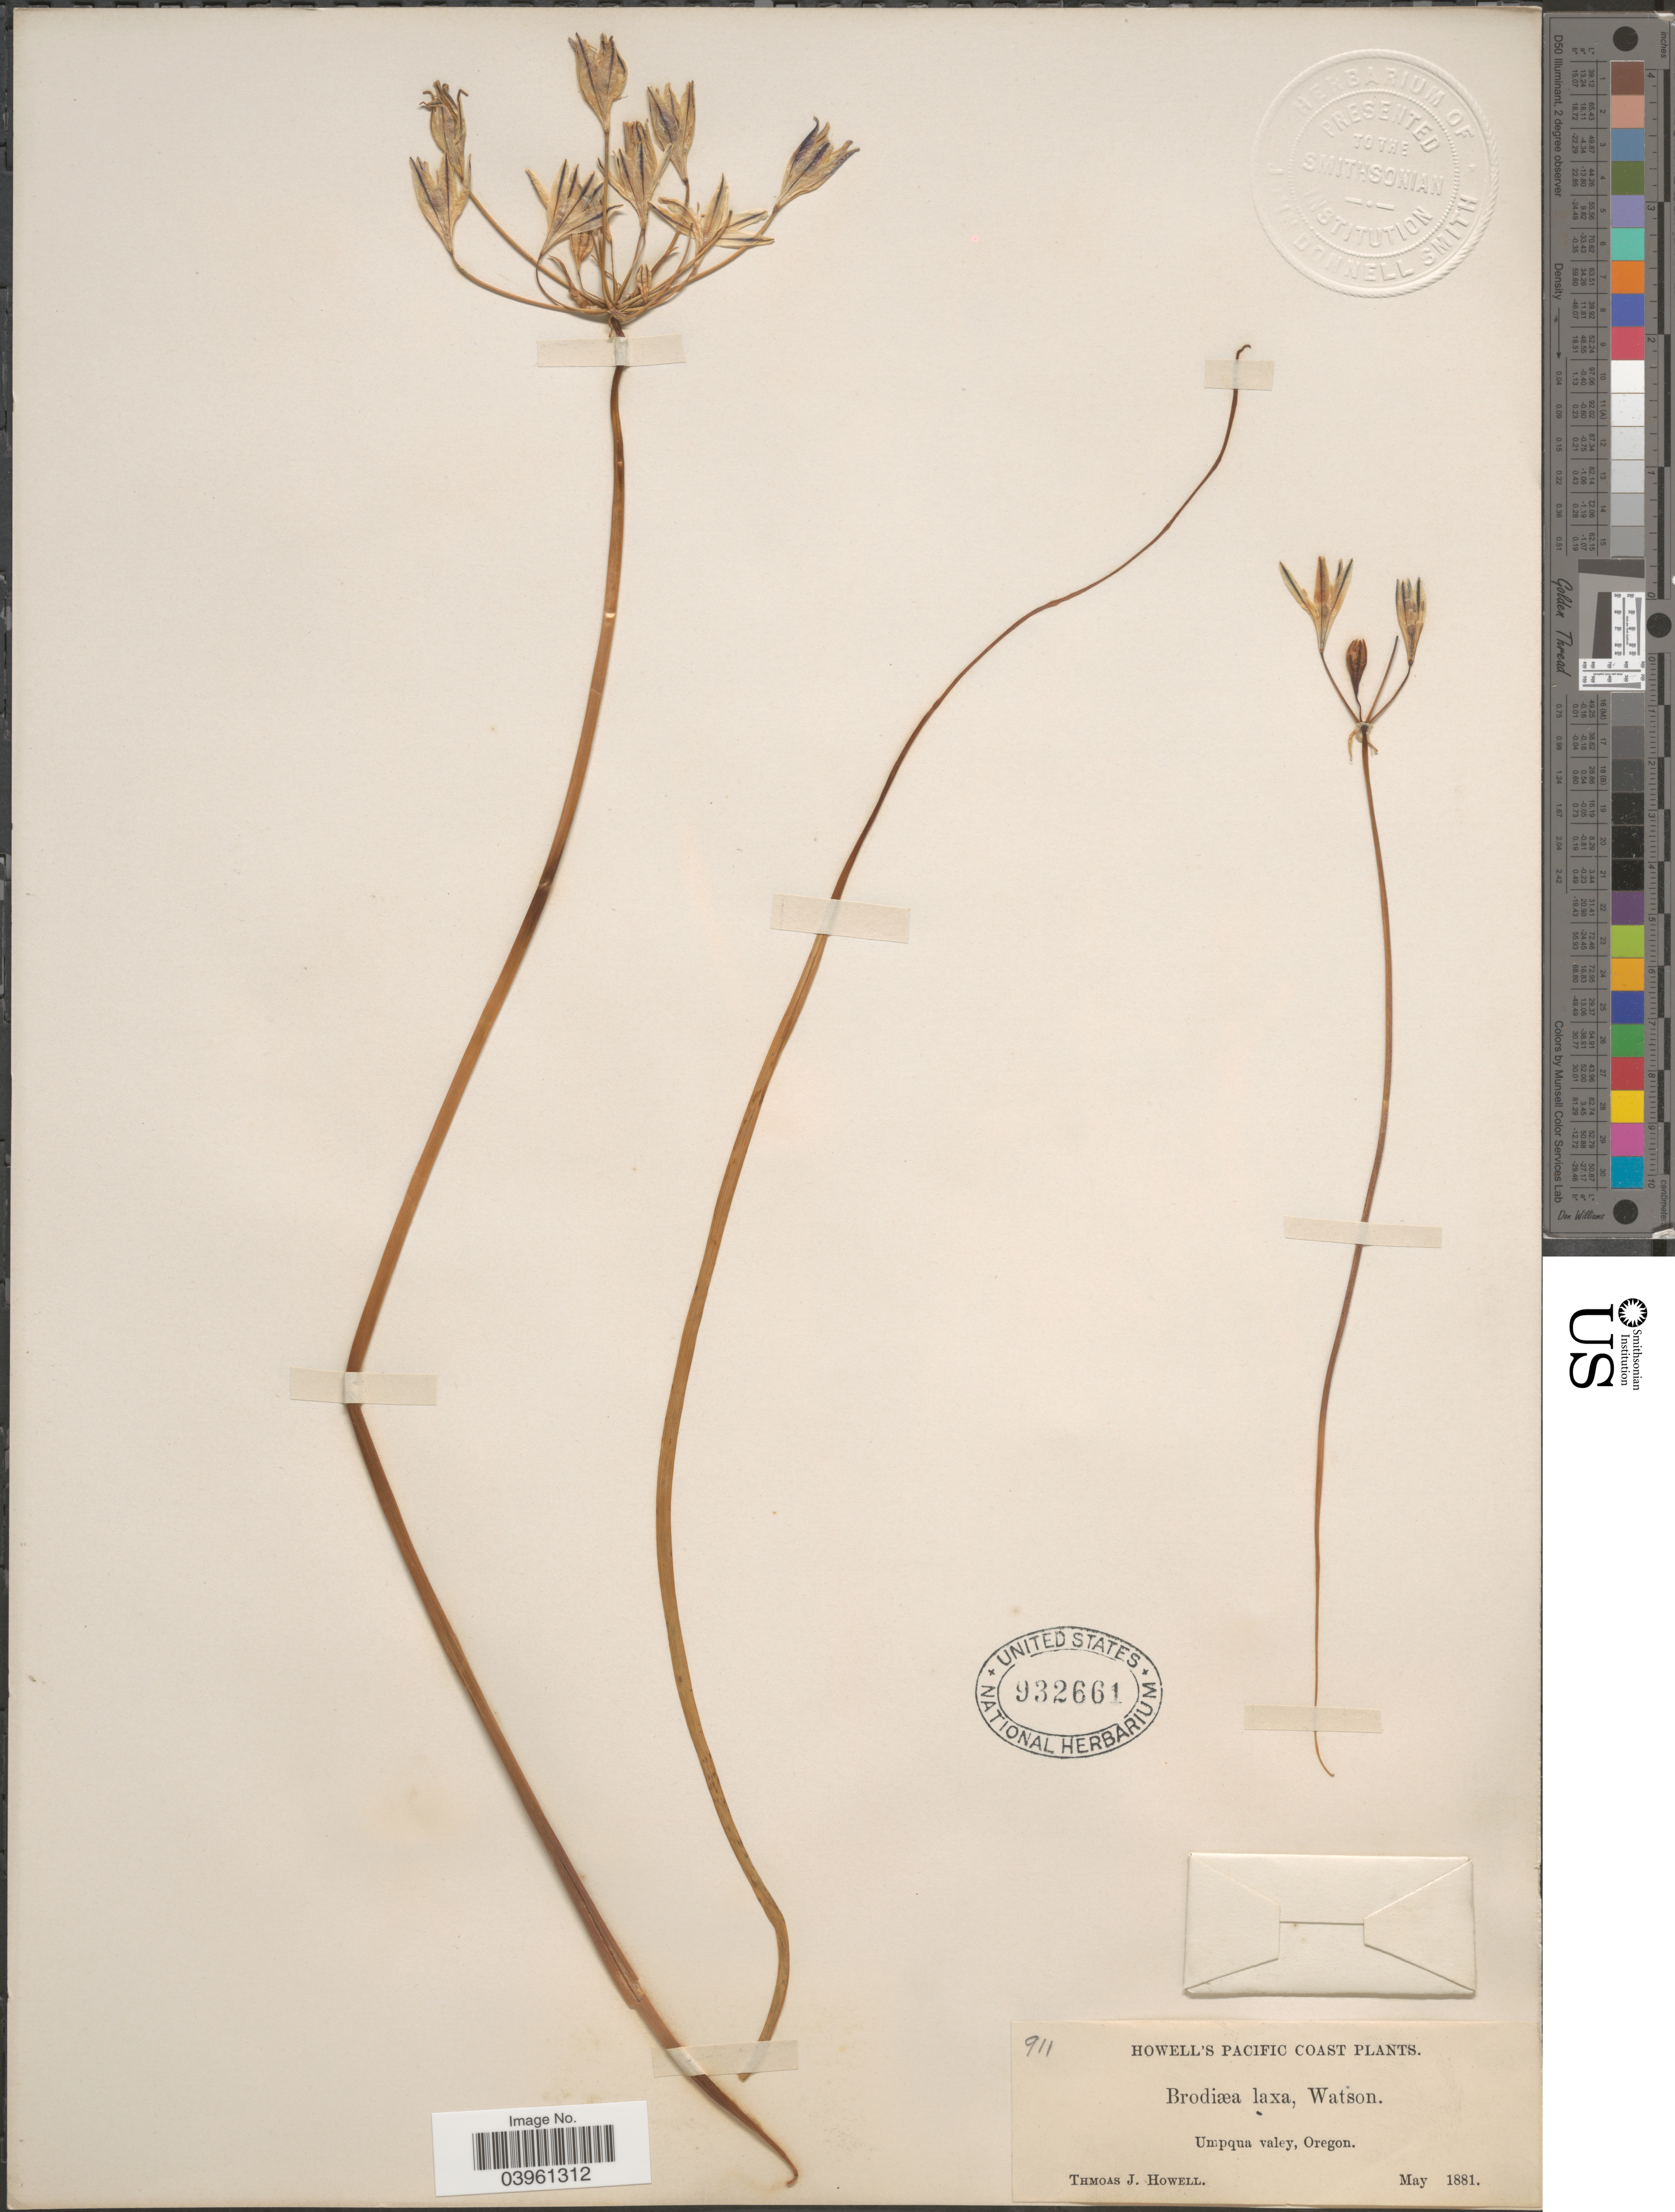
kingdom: Plantae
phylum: Tracheophyta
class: Liliopsida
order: Asparagales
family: Asparagaceae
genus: Triteleia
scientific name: Triteleia hendersonii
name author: Greene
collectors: T. J. Howell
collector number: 911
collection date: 1881-05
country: United States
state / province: Oregon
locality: Pacific Coast. Umpqua valey.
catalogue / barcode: US 932661